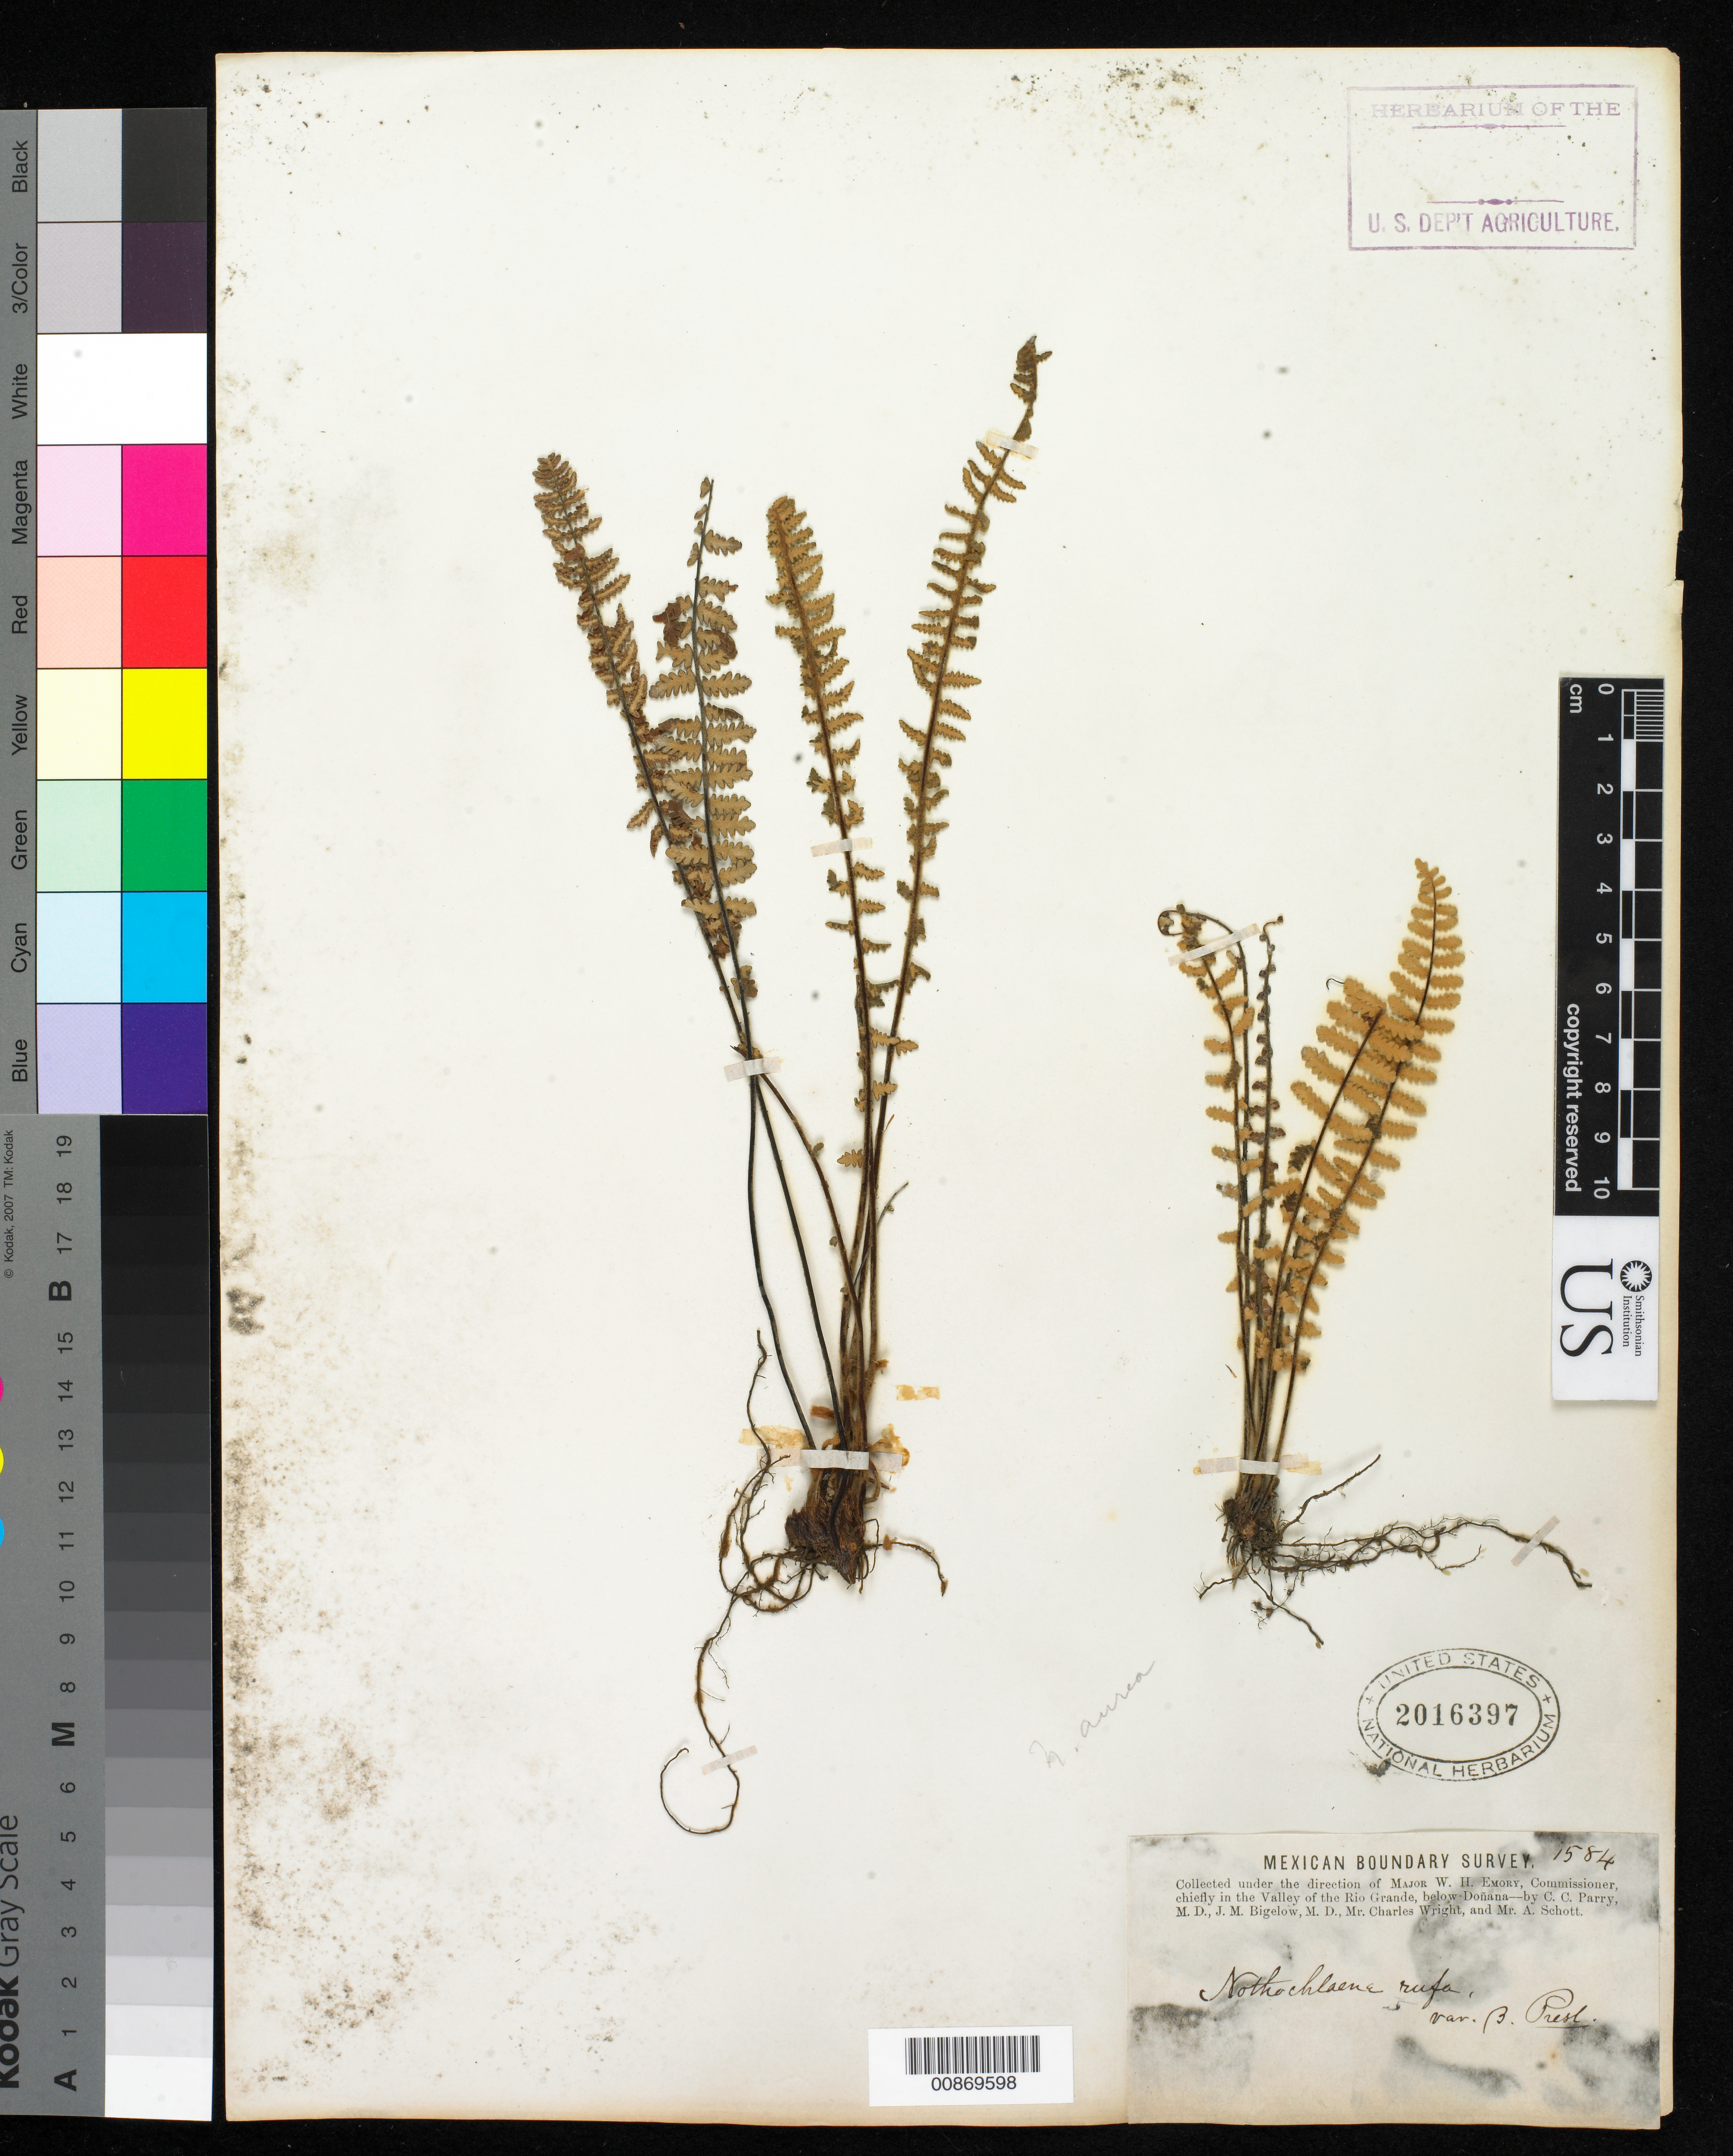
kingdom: Plantae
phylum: Tracheophyta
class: Polypodiopsida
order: Polypodiales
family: Pteridaceae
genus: Myriopteris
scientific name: Myriopteris aurea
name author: (Poir.) Grusz & Windham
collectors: C. C. Parry, J. M. Bigelow, C. Wright & A. C. V. Schott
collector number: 1584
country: United States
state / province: New Mexico / Texas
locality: Valley of the Rio Grande, below Doñana.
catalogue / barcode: US 2016397